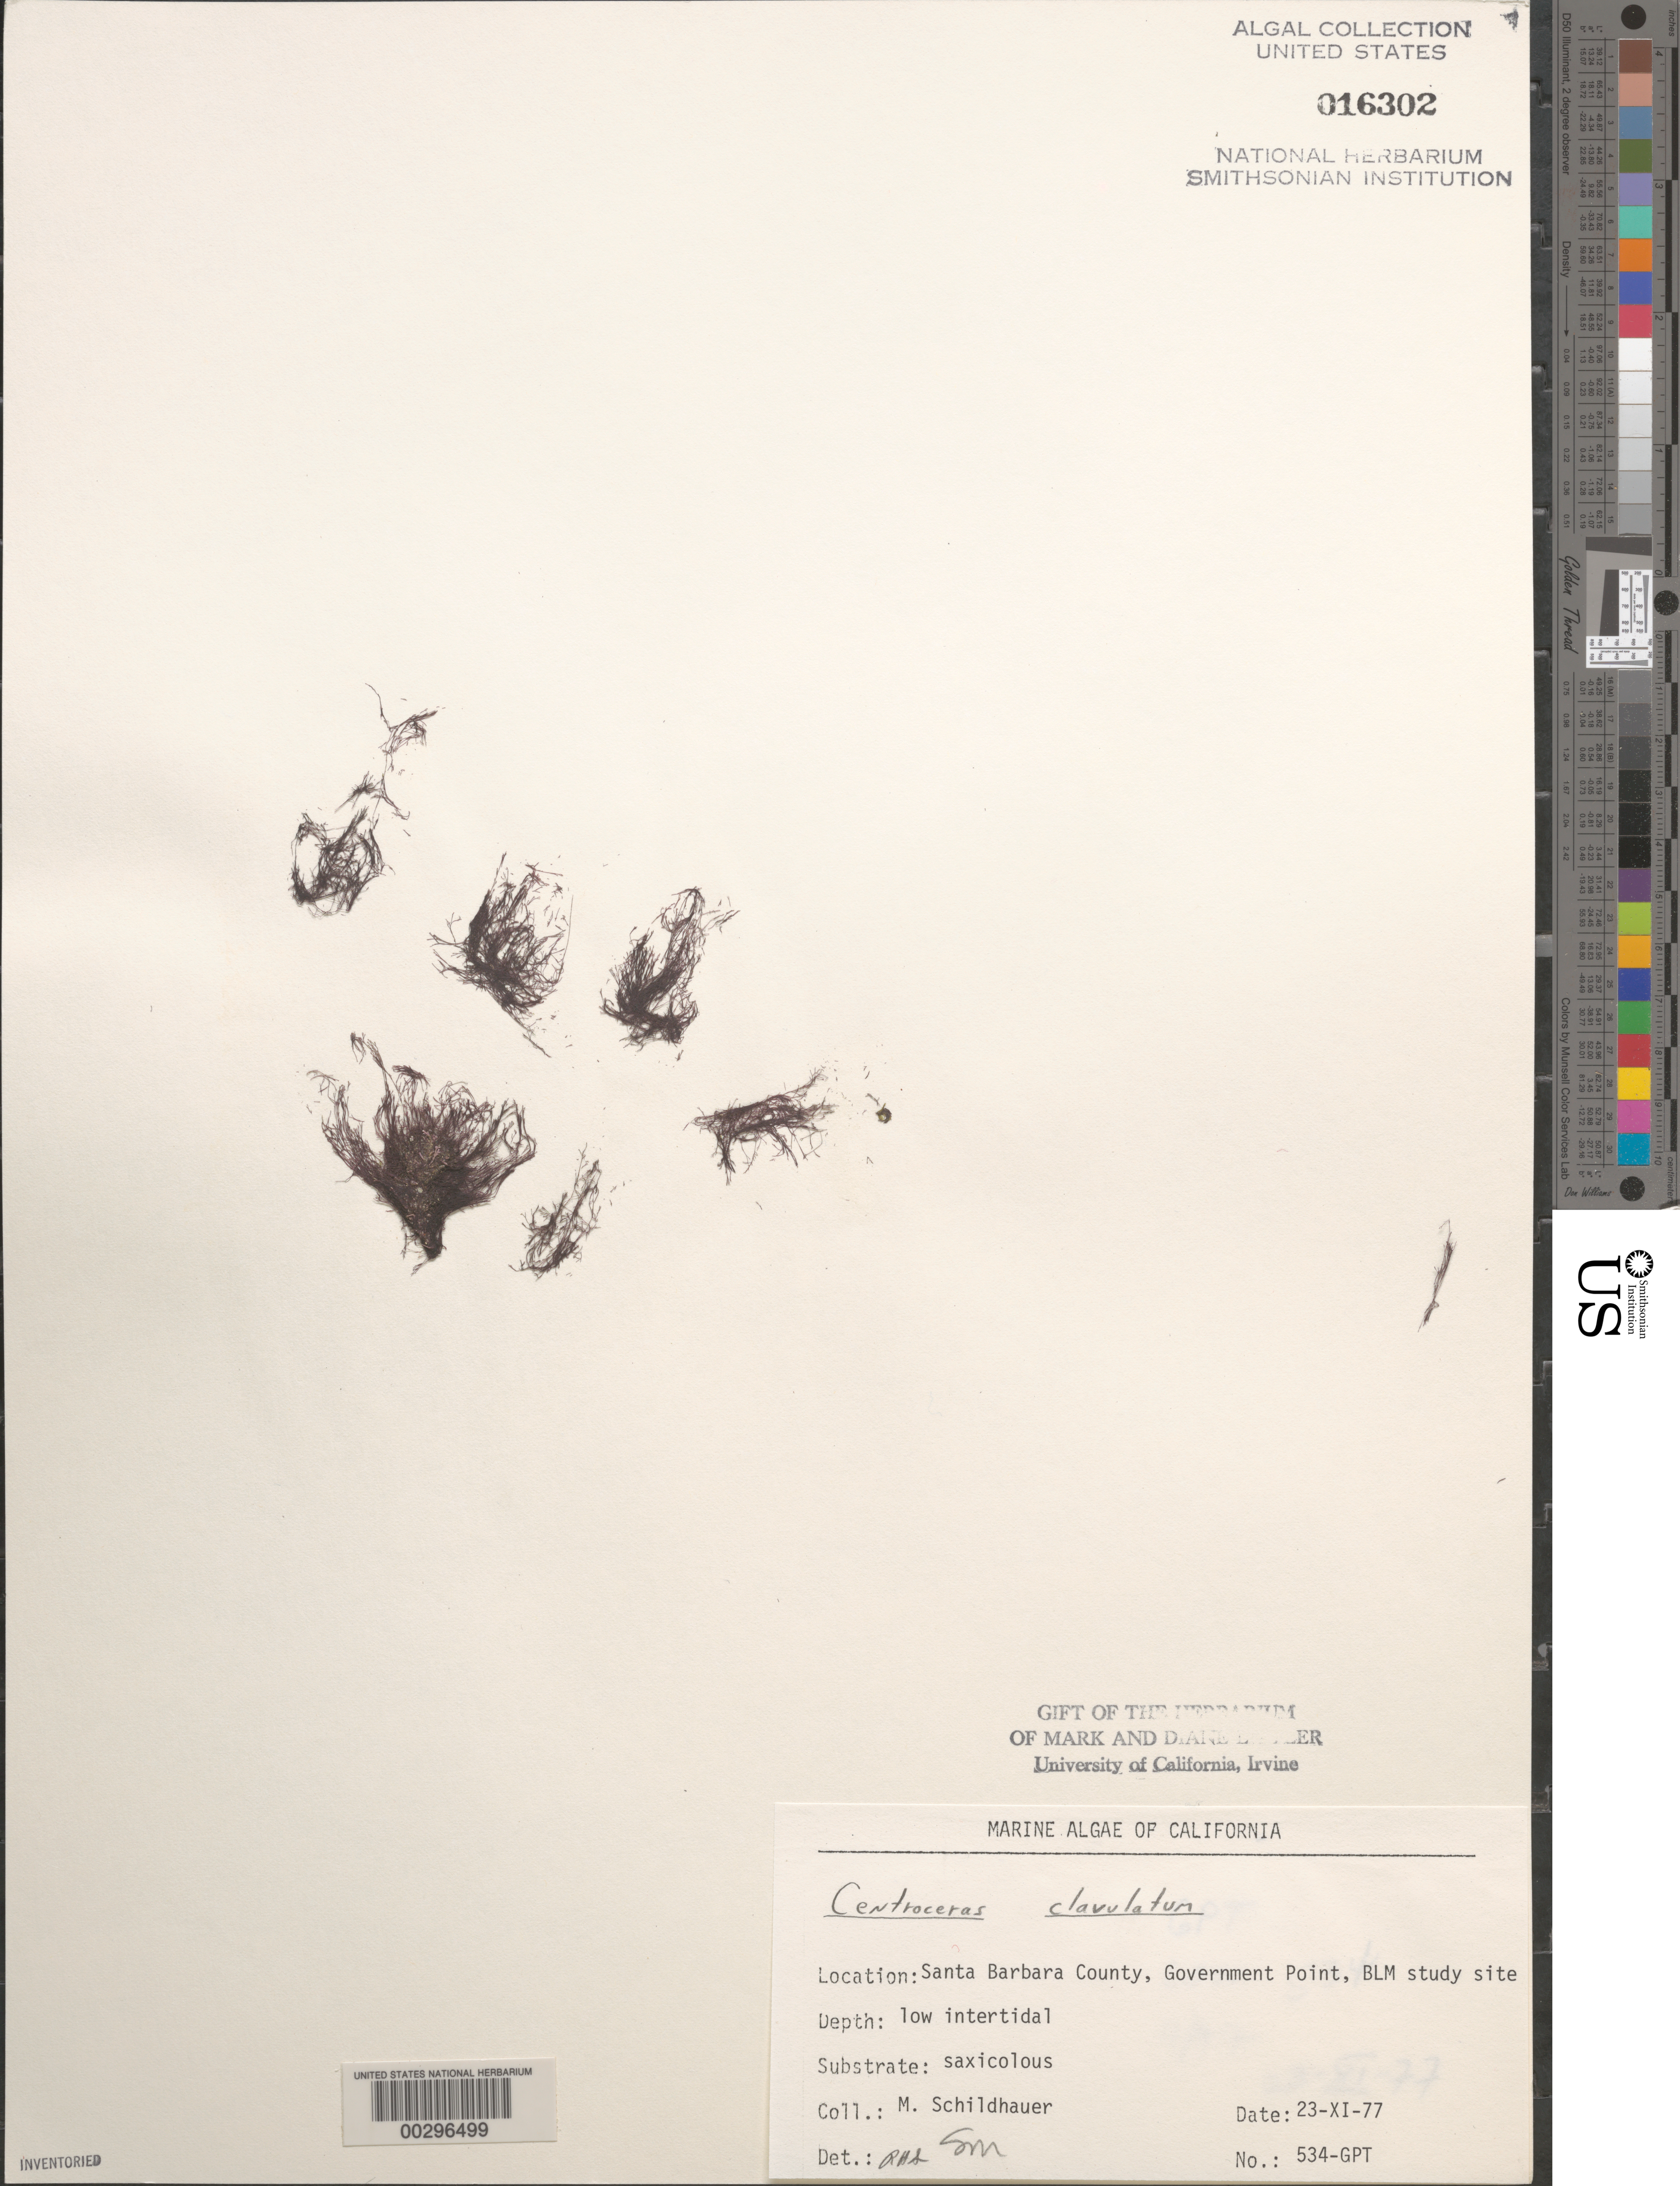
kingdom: Plantae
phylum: Rhodophyta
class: Florideophyceae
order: Ceramiales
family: Ceramiaceae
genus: Centroceras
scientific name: Centroceras clavulatum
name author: (C. Agardh) Mont.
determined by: Sims, Robert H.; Murray, S. N.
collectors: M. Schildhauer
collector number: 534-gpt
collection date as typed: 23 Nov 1977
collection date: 1977-11-23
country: United States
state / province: California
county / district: Santa Barbara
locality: Government Point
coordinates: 34 26'31"N, 120 24'06"W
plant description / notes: BLM-SOCALBIGHT Rocky Intertidal Survey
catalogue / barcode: US 16302